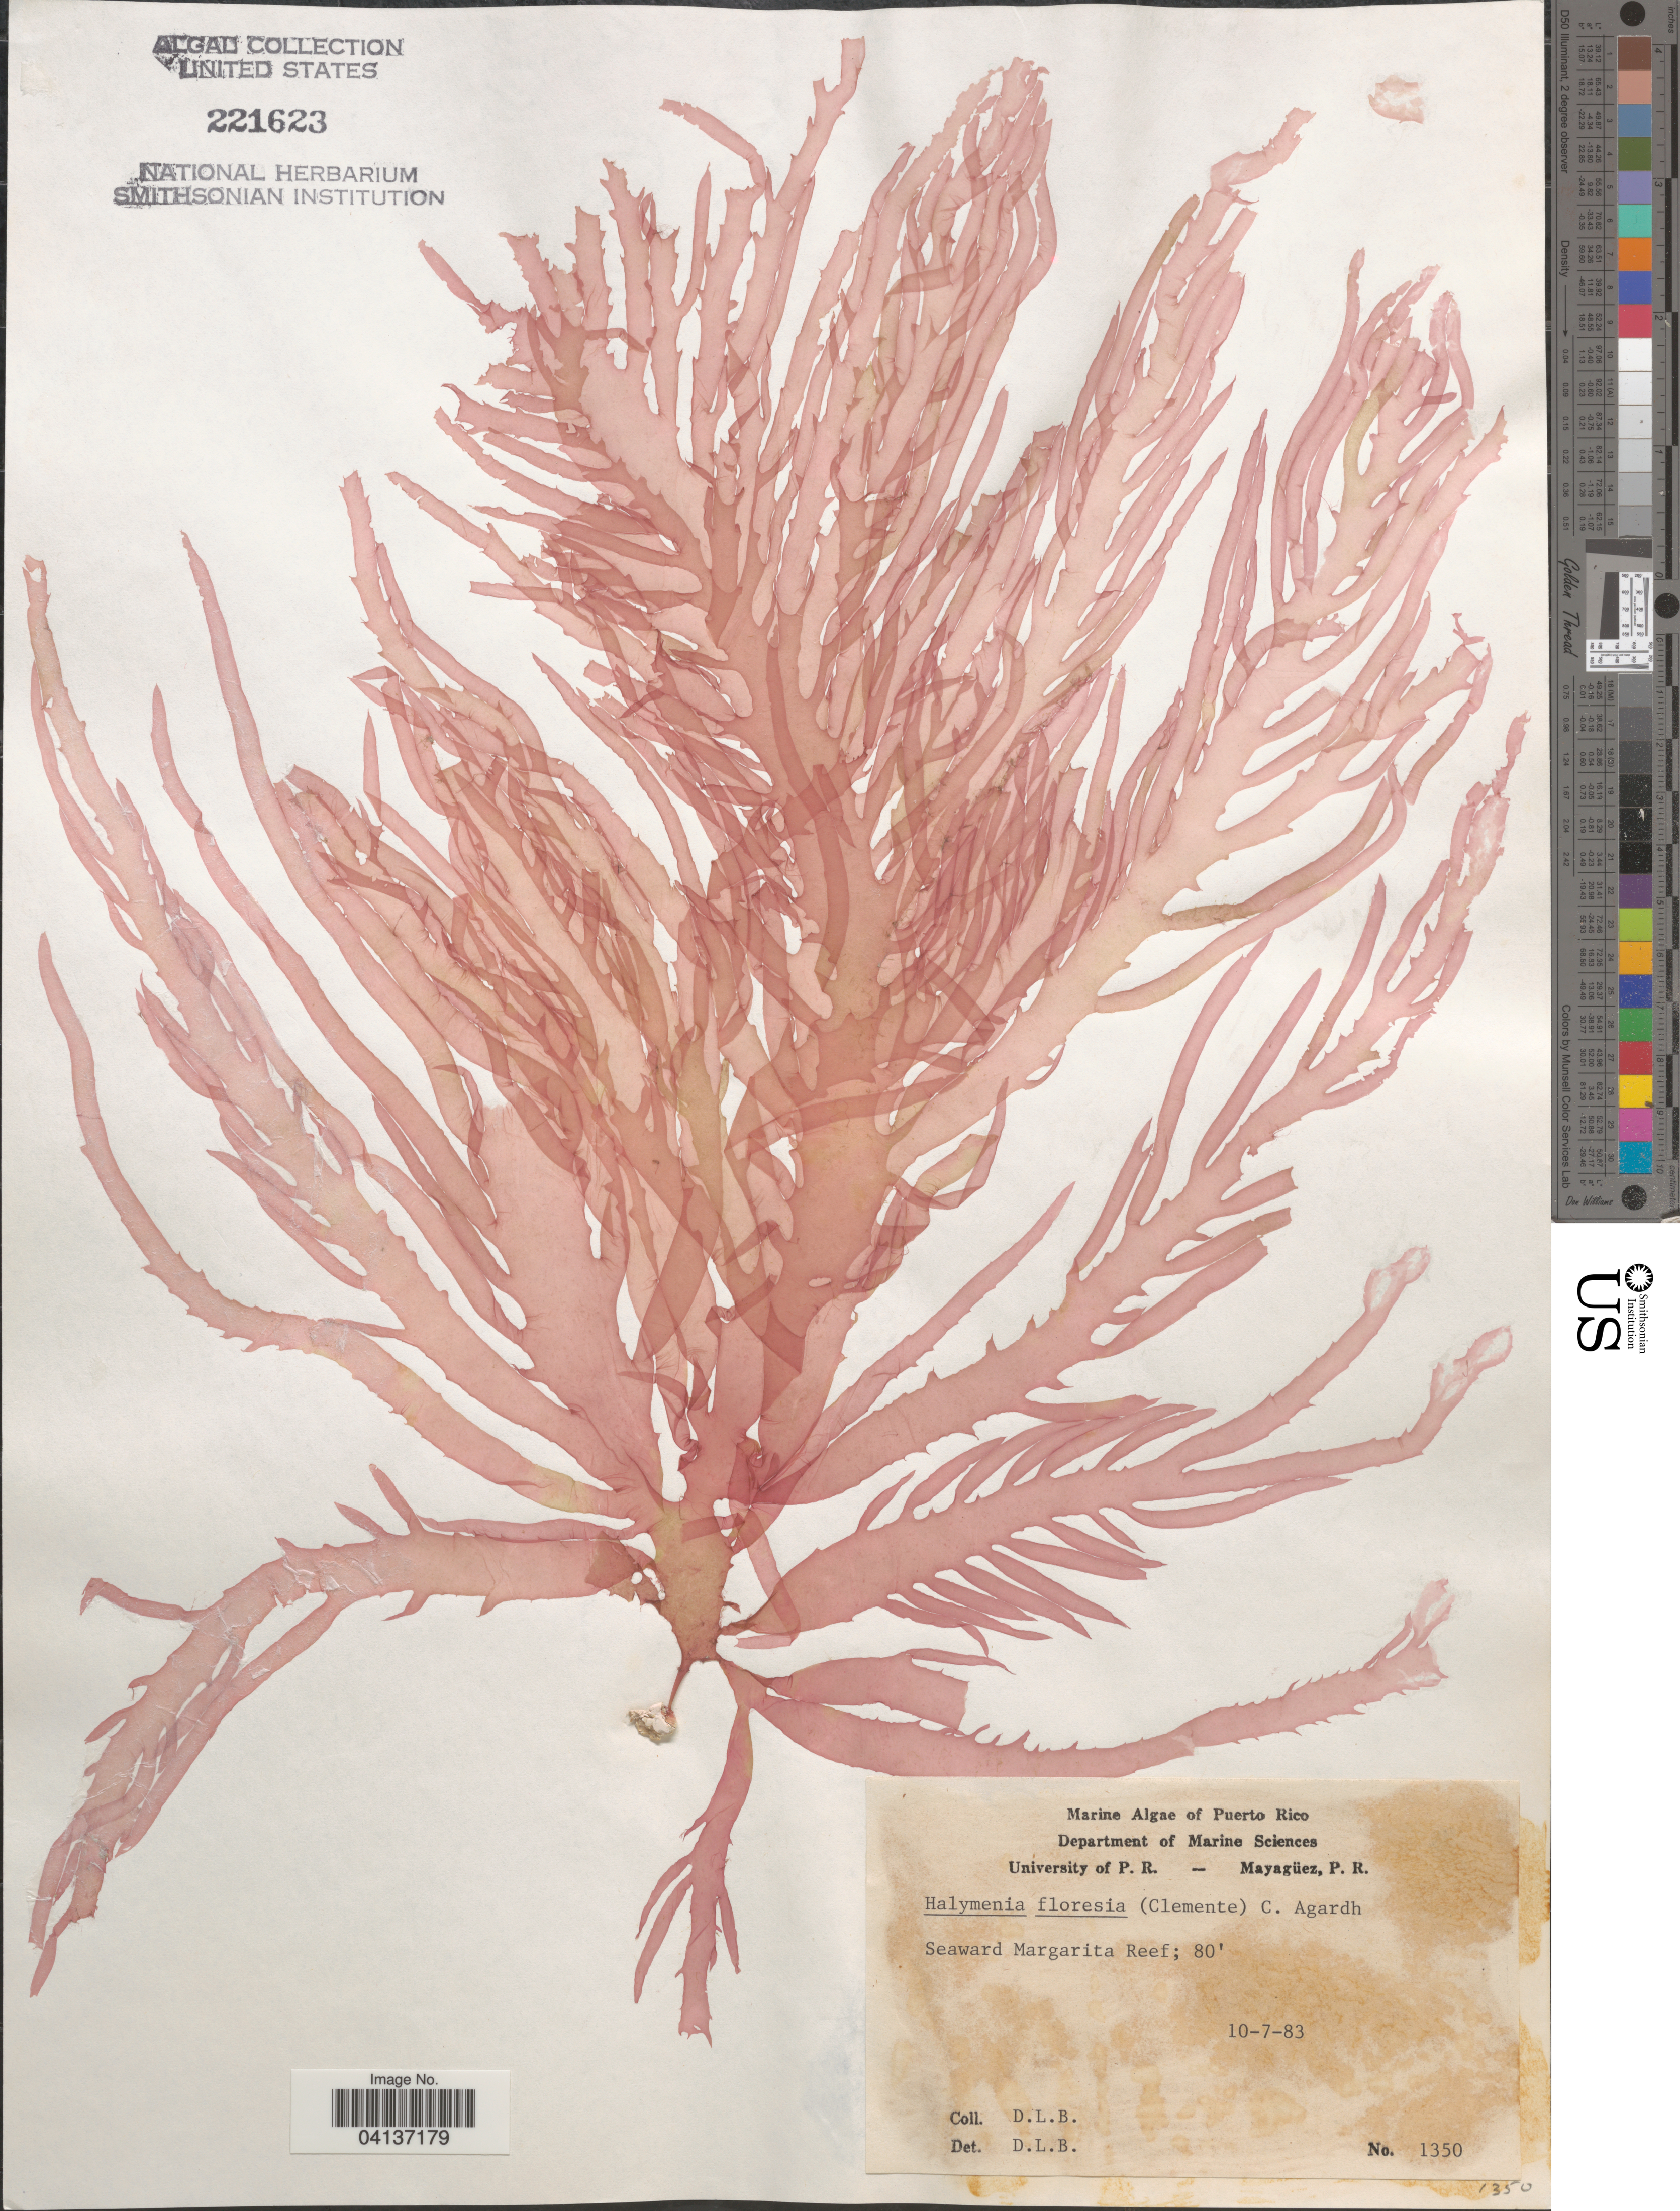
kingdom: Plantae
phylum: Rhodophyta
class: Florideophyceae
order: Halymeniales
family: Halymeniaceae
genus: Halymenia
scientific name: Halymenia floresii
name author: (Clemente) C. Agardh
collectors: D. L. B.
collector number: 1350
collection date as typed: Transcribed d/m/y: 10/7/83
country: Puerto Rico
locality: Seaward Margarita Reef.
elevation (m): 24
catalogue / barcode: US 221623